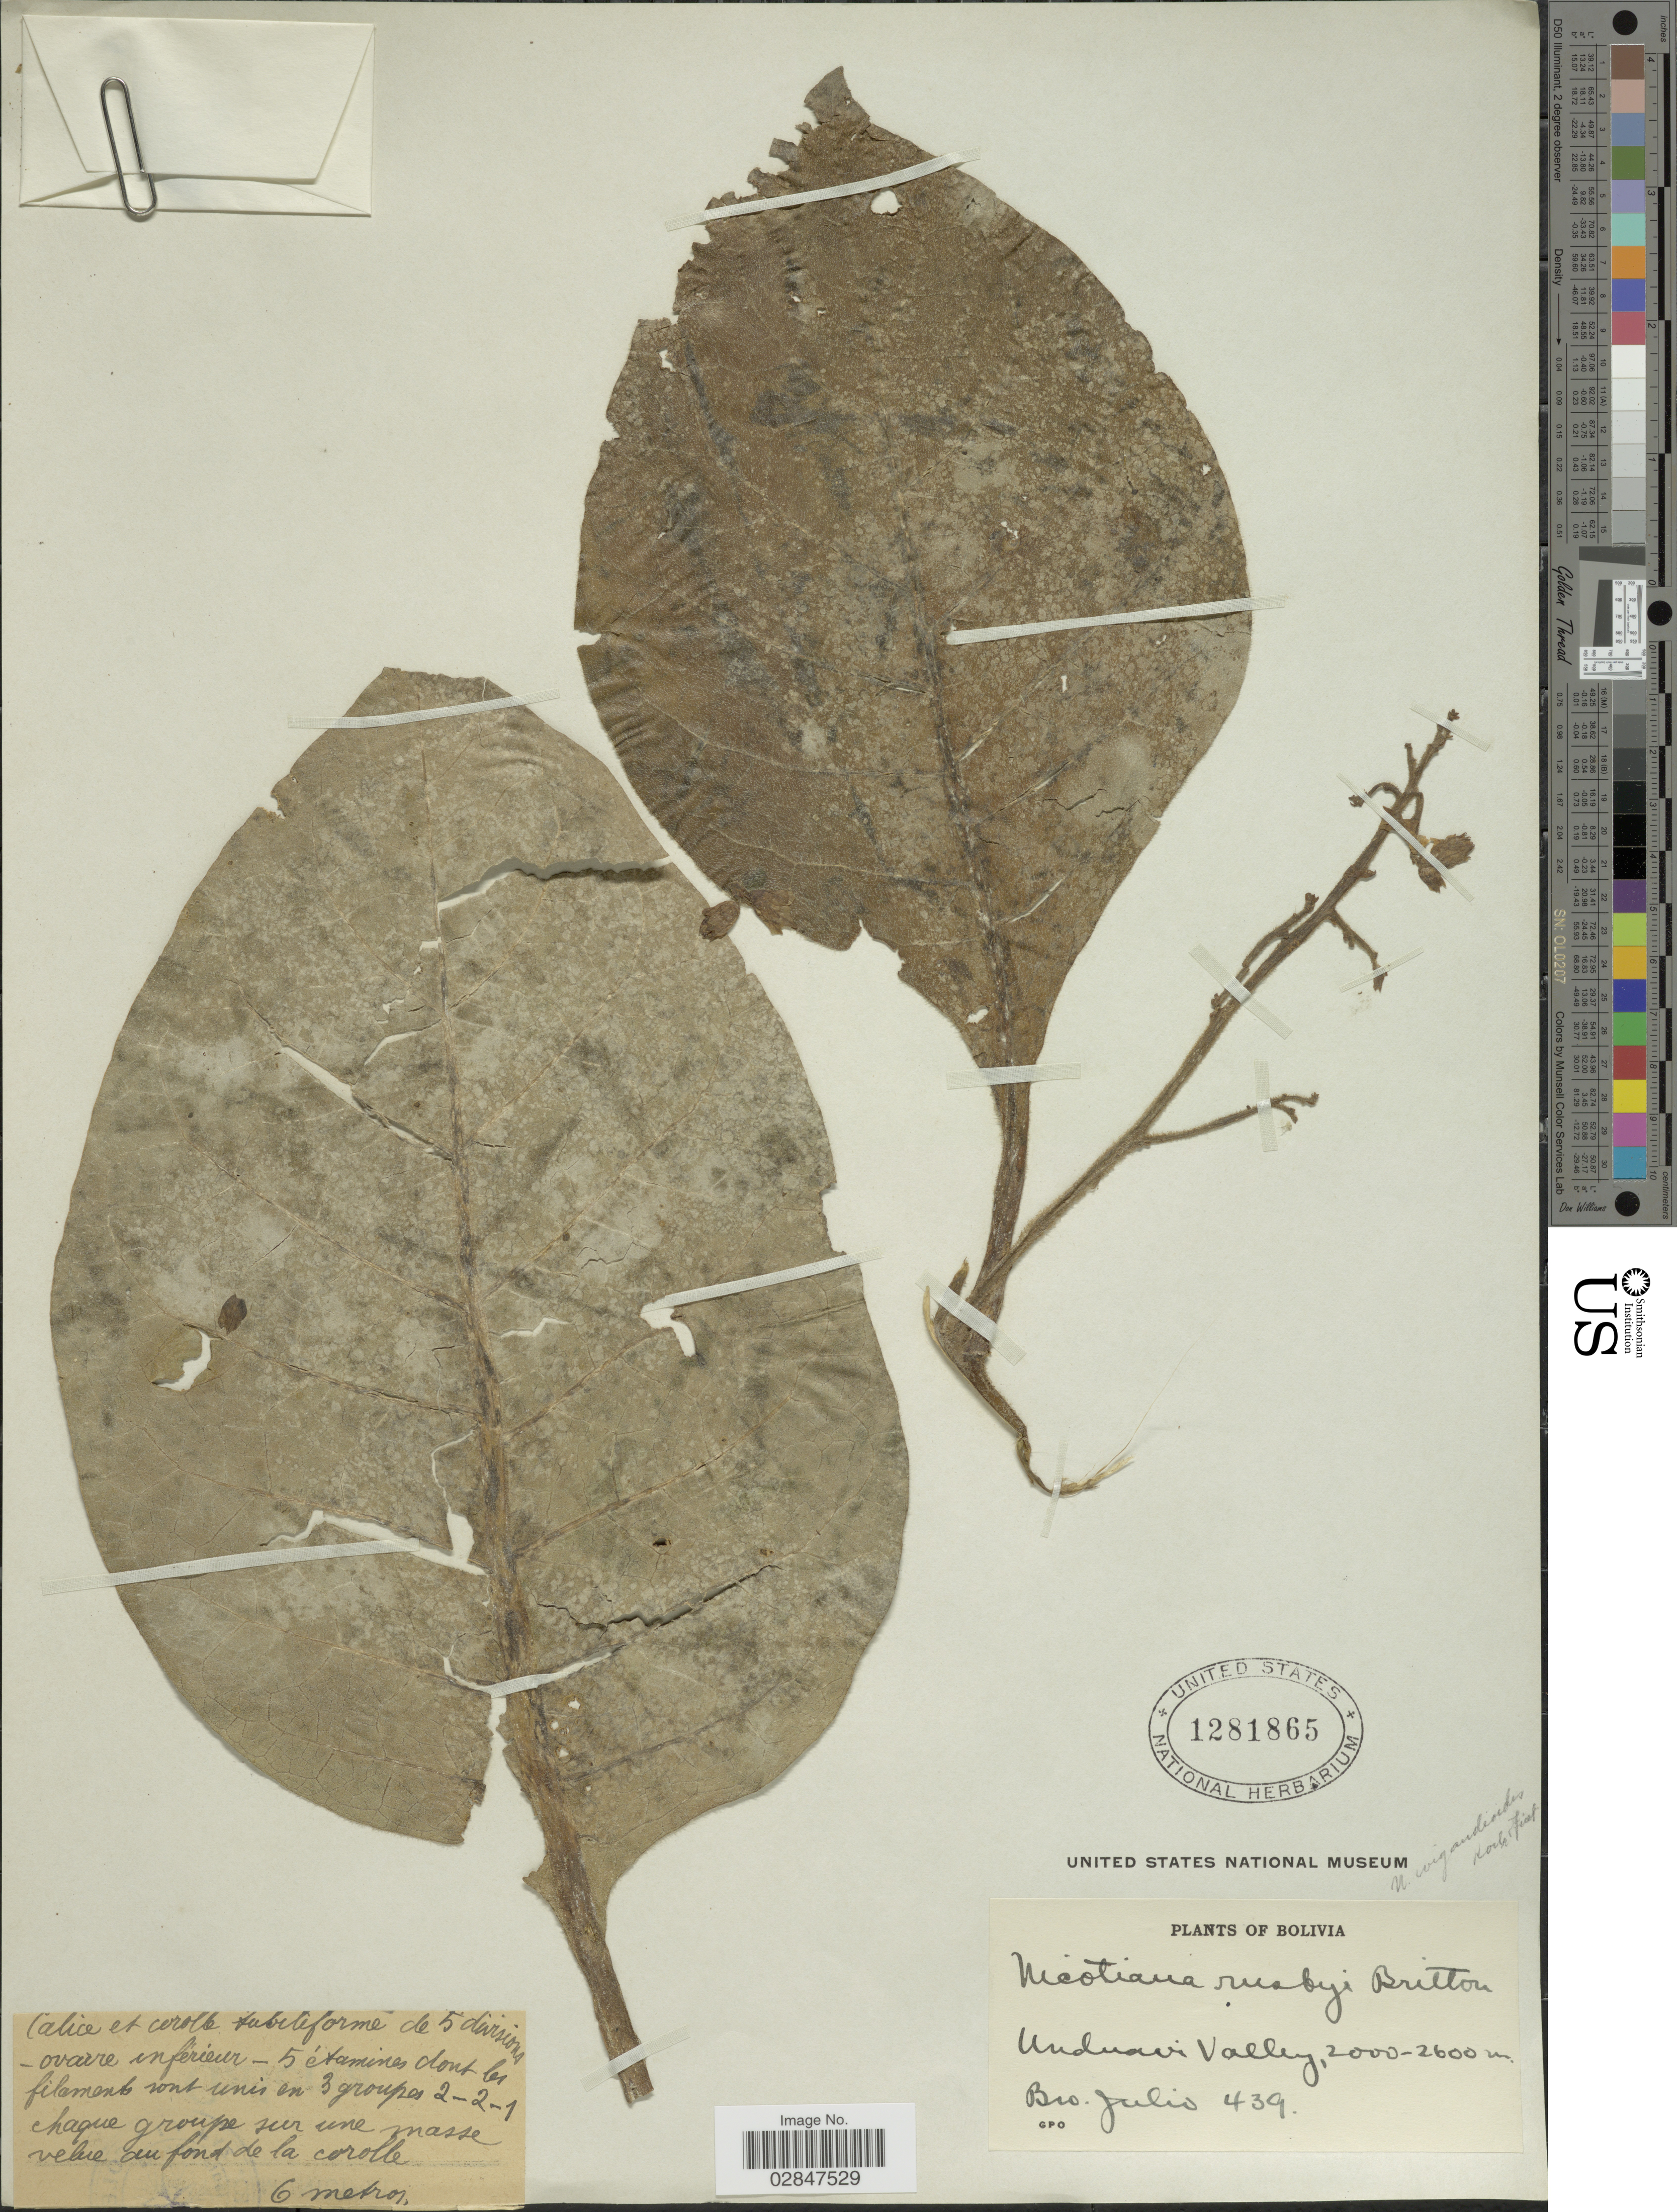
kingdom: Plantae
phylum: Tracheophyta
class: Magnoliopsida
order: Solanales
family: Solanaceae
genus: Nicotiana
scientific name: Nicotiana wigandioides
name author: K. Koch & Fintelm.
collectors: Bro. Julio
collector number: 439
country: Bolivia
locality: Unduavi Valley.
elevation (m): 2000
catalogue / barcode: US 1281865